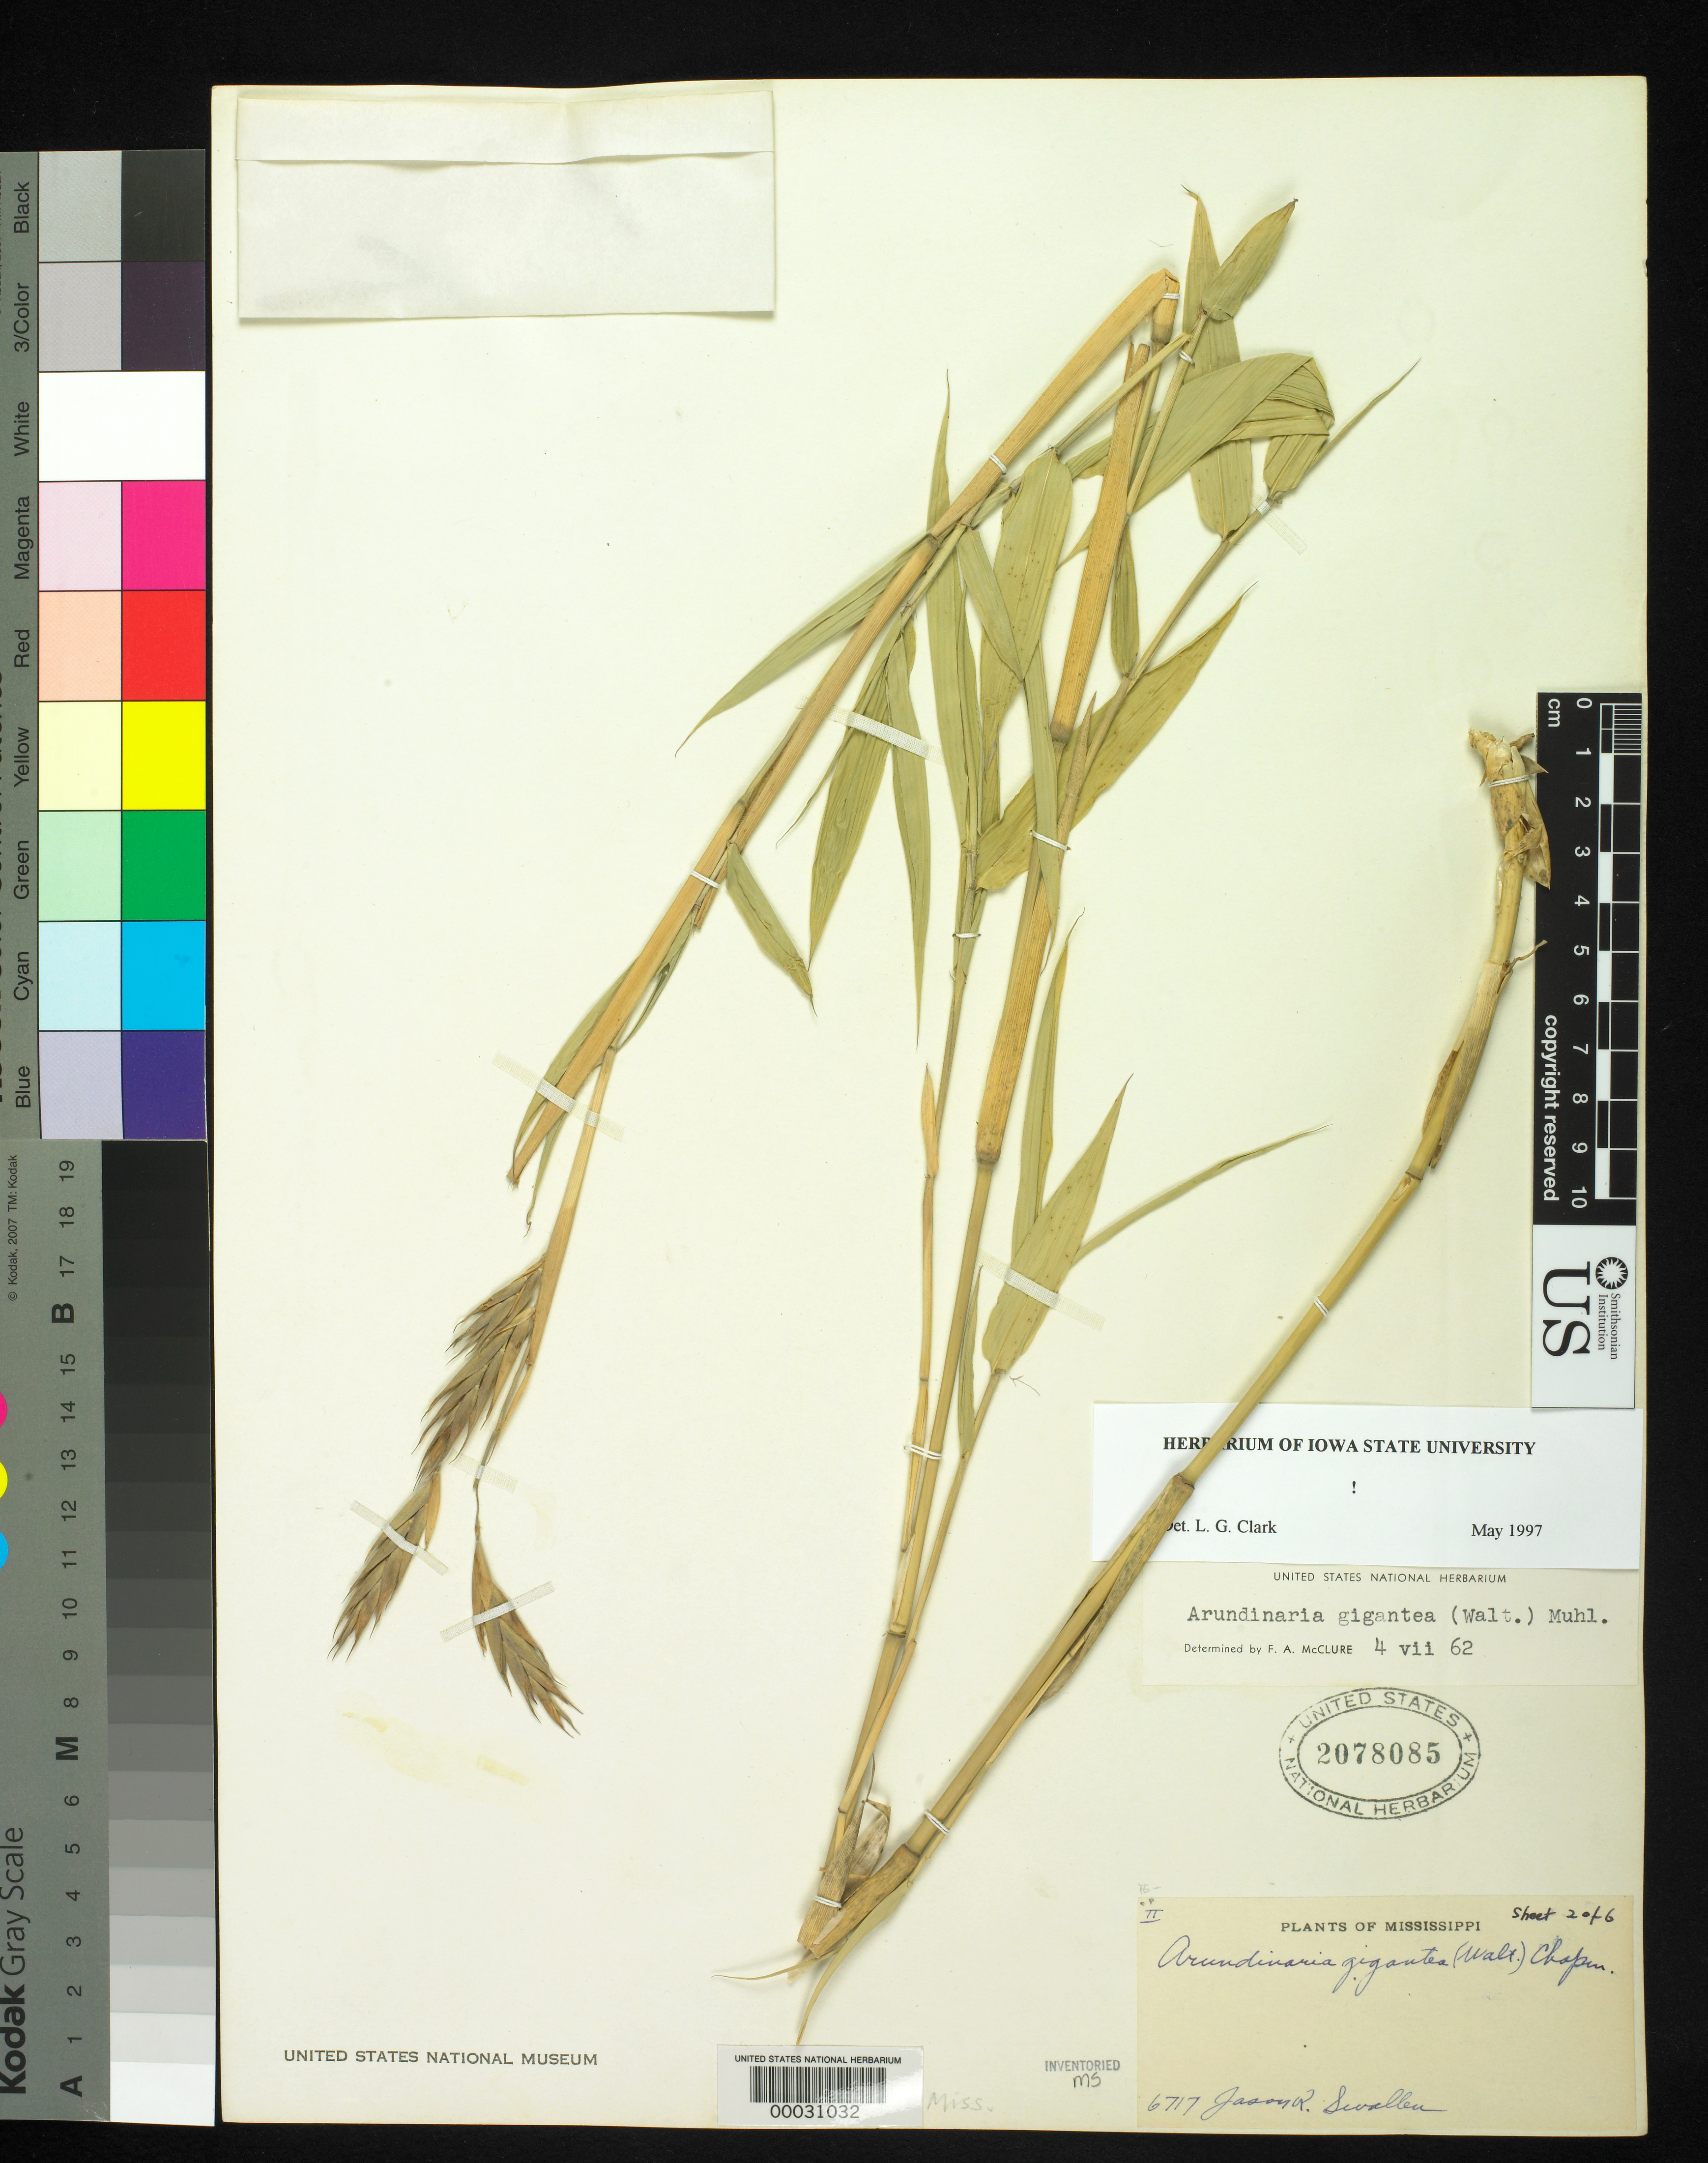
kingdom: Plantae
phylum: Tracheophyta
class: Liliopsida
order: Poales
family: Poaceae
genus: Arundinaria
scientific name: Arundinaria gigantea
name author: (Walter) Muhl.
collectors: J. R. Swallen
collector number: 6717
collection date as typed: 23 May 1941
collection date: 1941-05-23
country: United States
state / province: Mississippi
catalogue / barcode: US 2078085